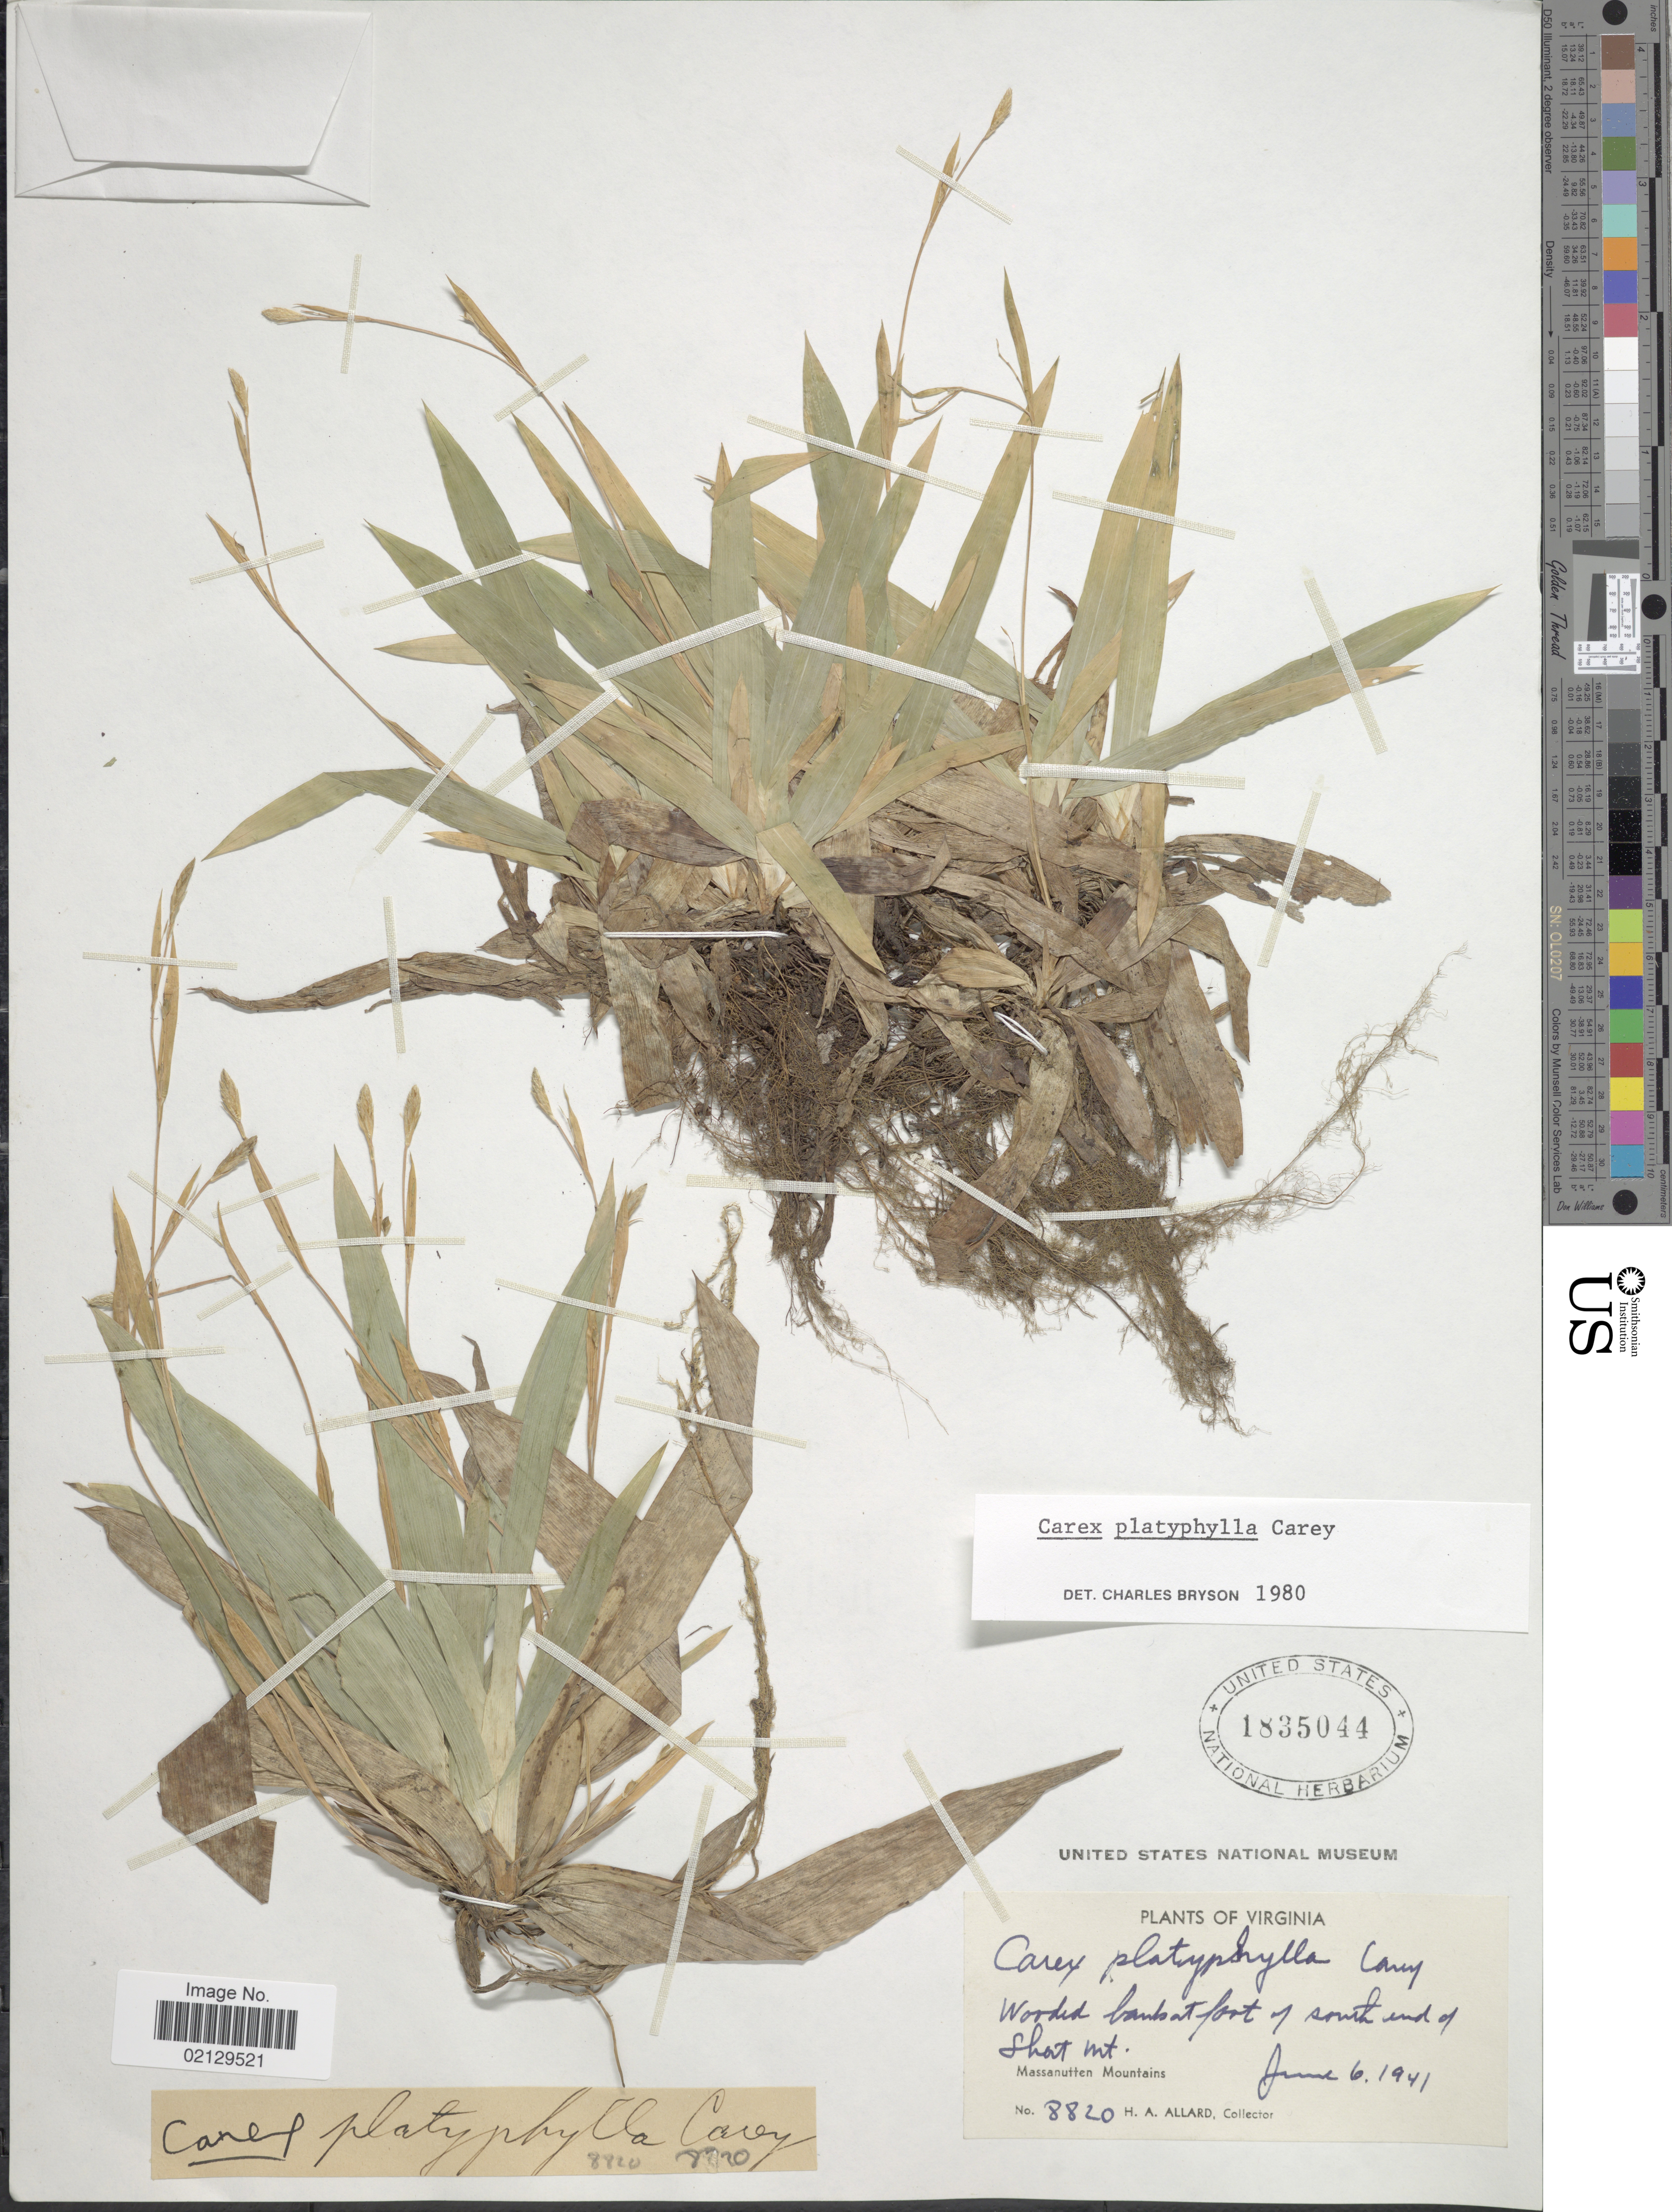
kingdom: Plantae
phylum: Tracheophyta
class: Liliopsida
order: Poales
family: Cyperaceae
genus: Carex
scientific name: Carex platyphylla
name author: J. Carey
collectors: H. A. Allard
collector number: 8820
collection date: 1941-06-06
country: United States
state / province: Virginia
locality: Wooded banks at fort of south end of Short Mt., Massanutten Mountains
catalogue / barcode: US 1835044